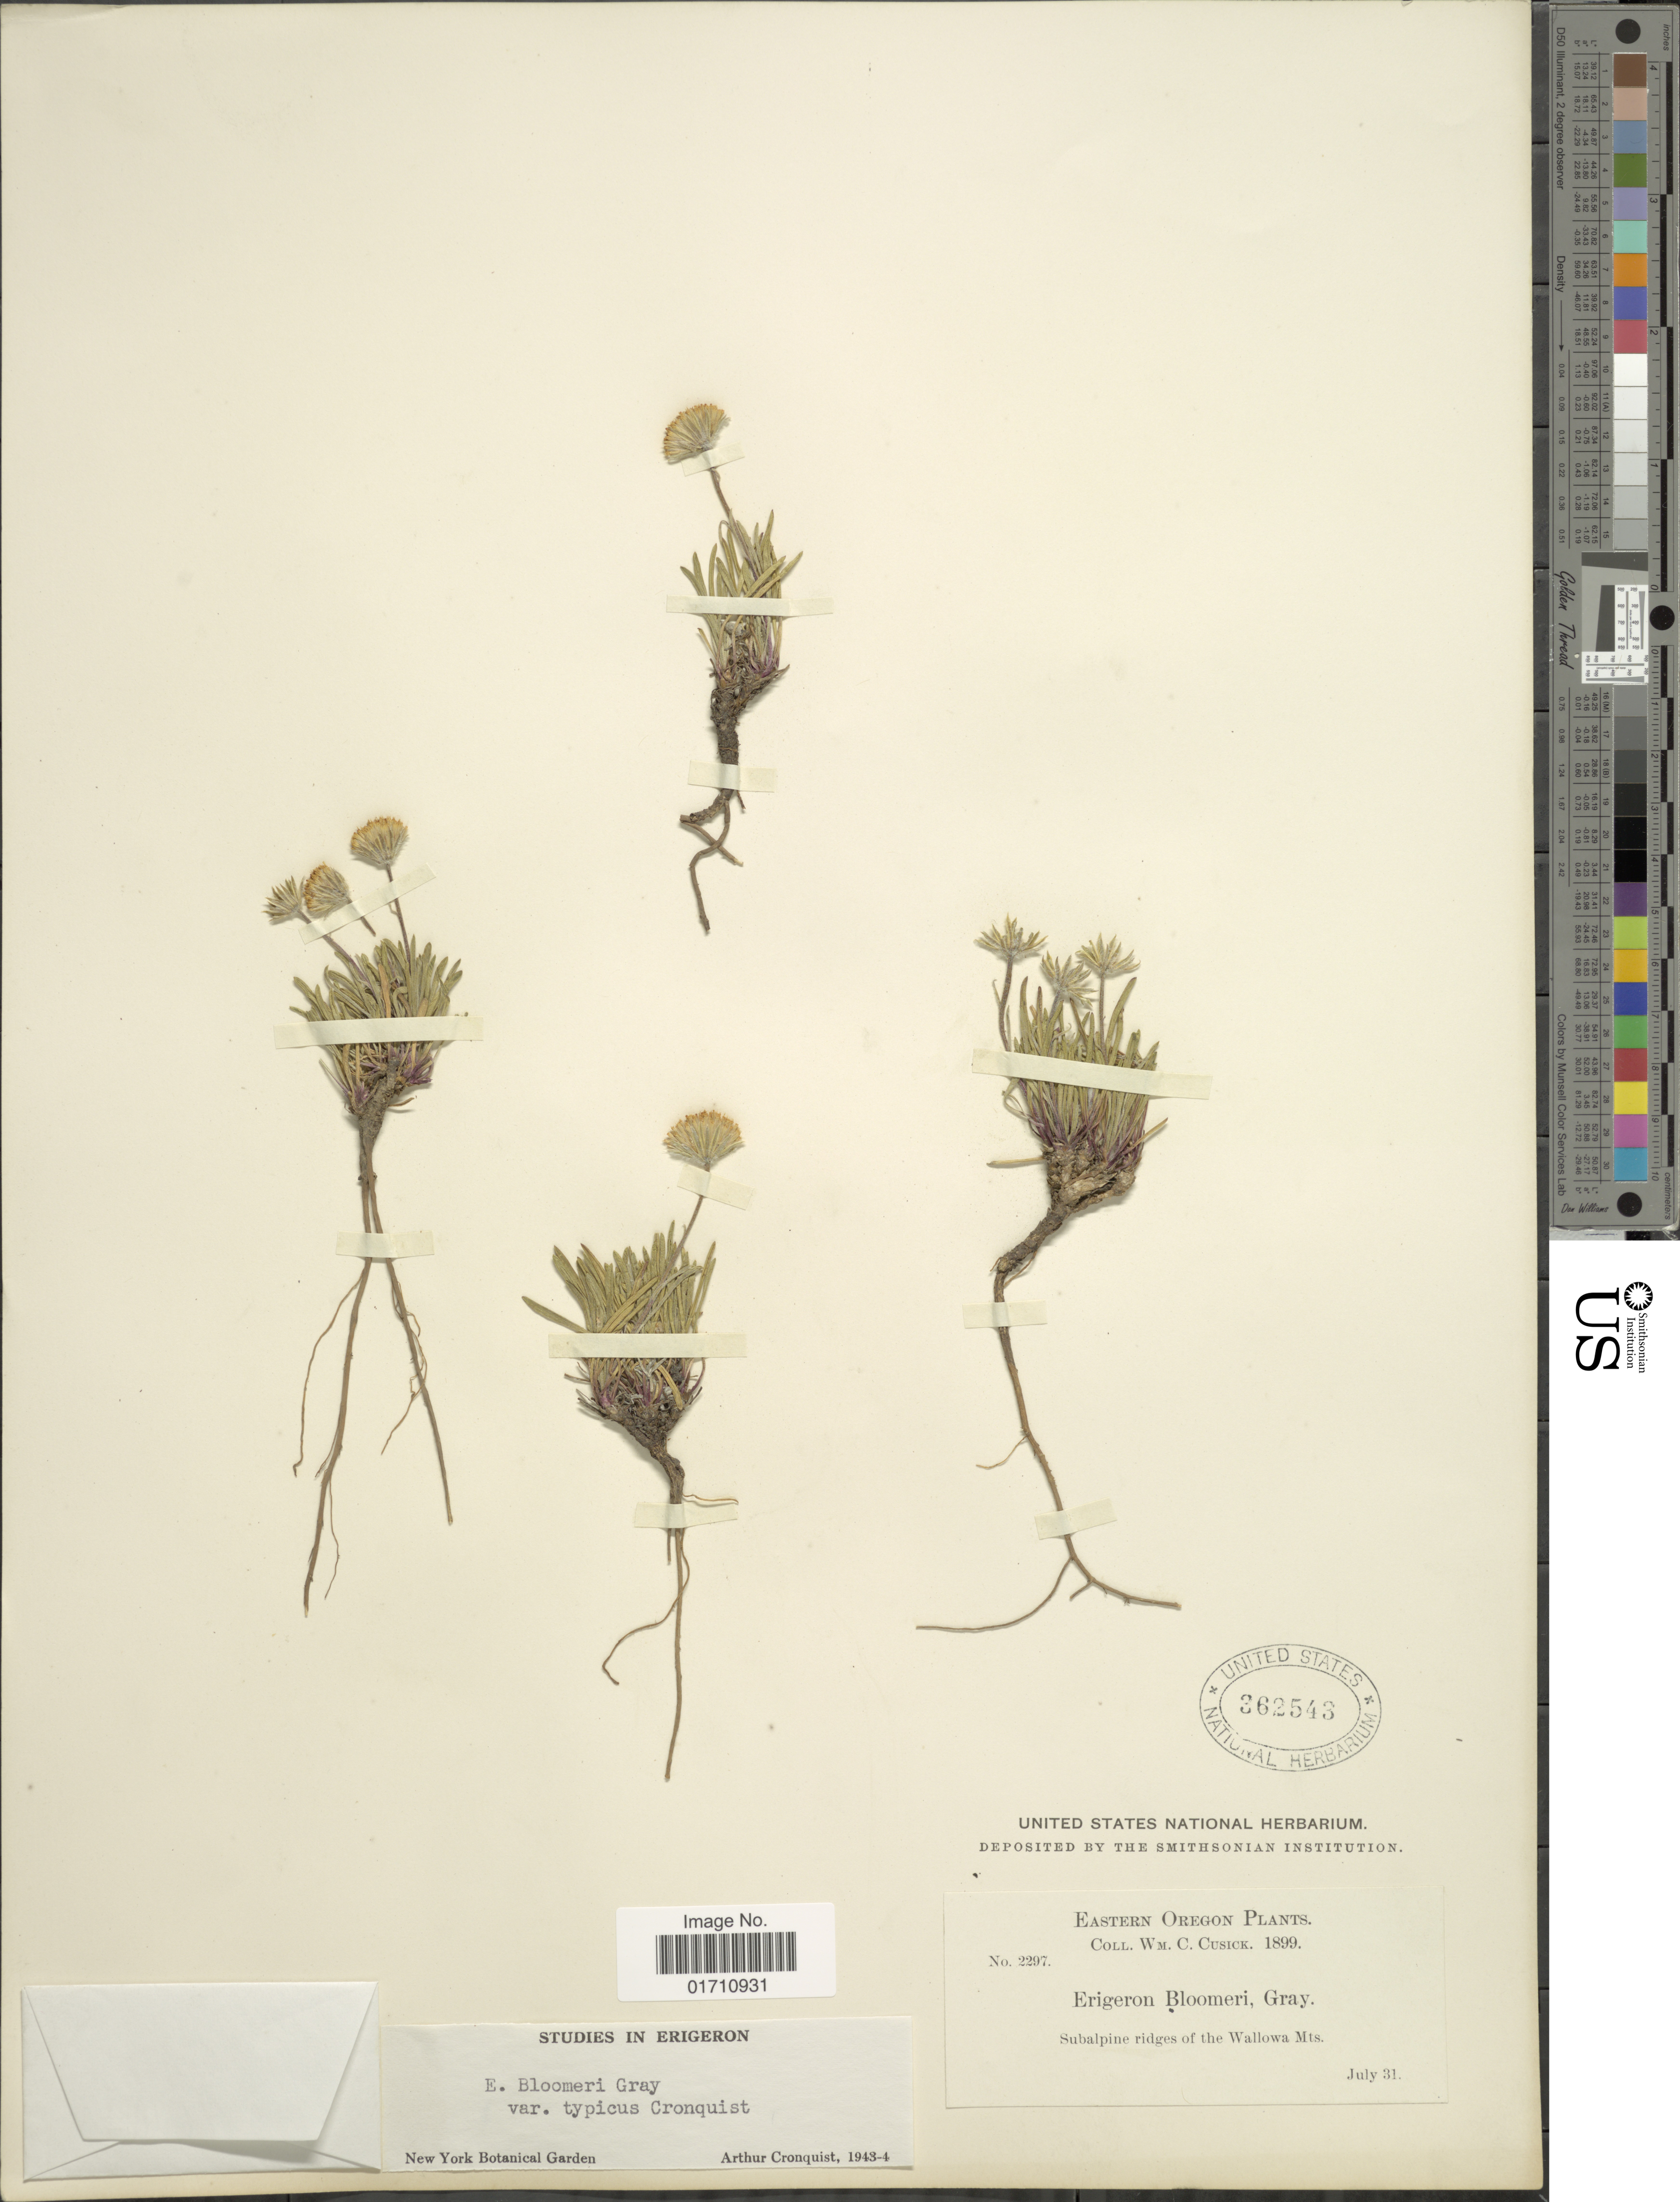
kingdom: Plantae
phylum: Tracheophyta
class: Magnoliopsida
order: Asterales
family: Asteraceae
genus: Erigeron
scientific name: Erigeron bloomeri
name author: A. Gray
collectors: W. C. Cusick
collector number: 2297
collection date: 1899-07-31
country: United States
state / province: Oregon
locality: Eastern Oregon, Subalpine ridges of the Wallowa Mts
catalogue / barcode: US 362543